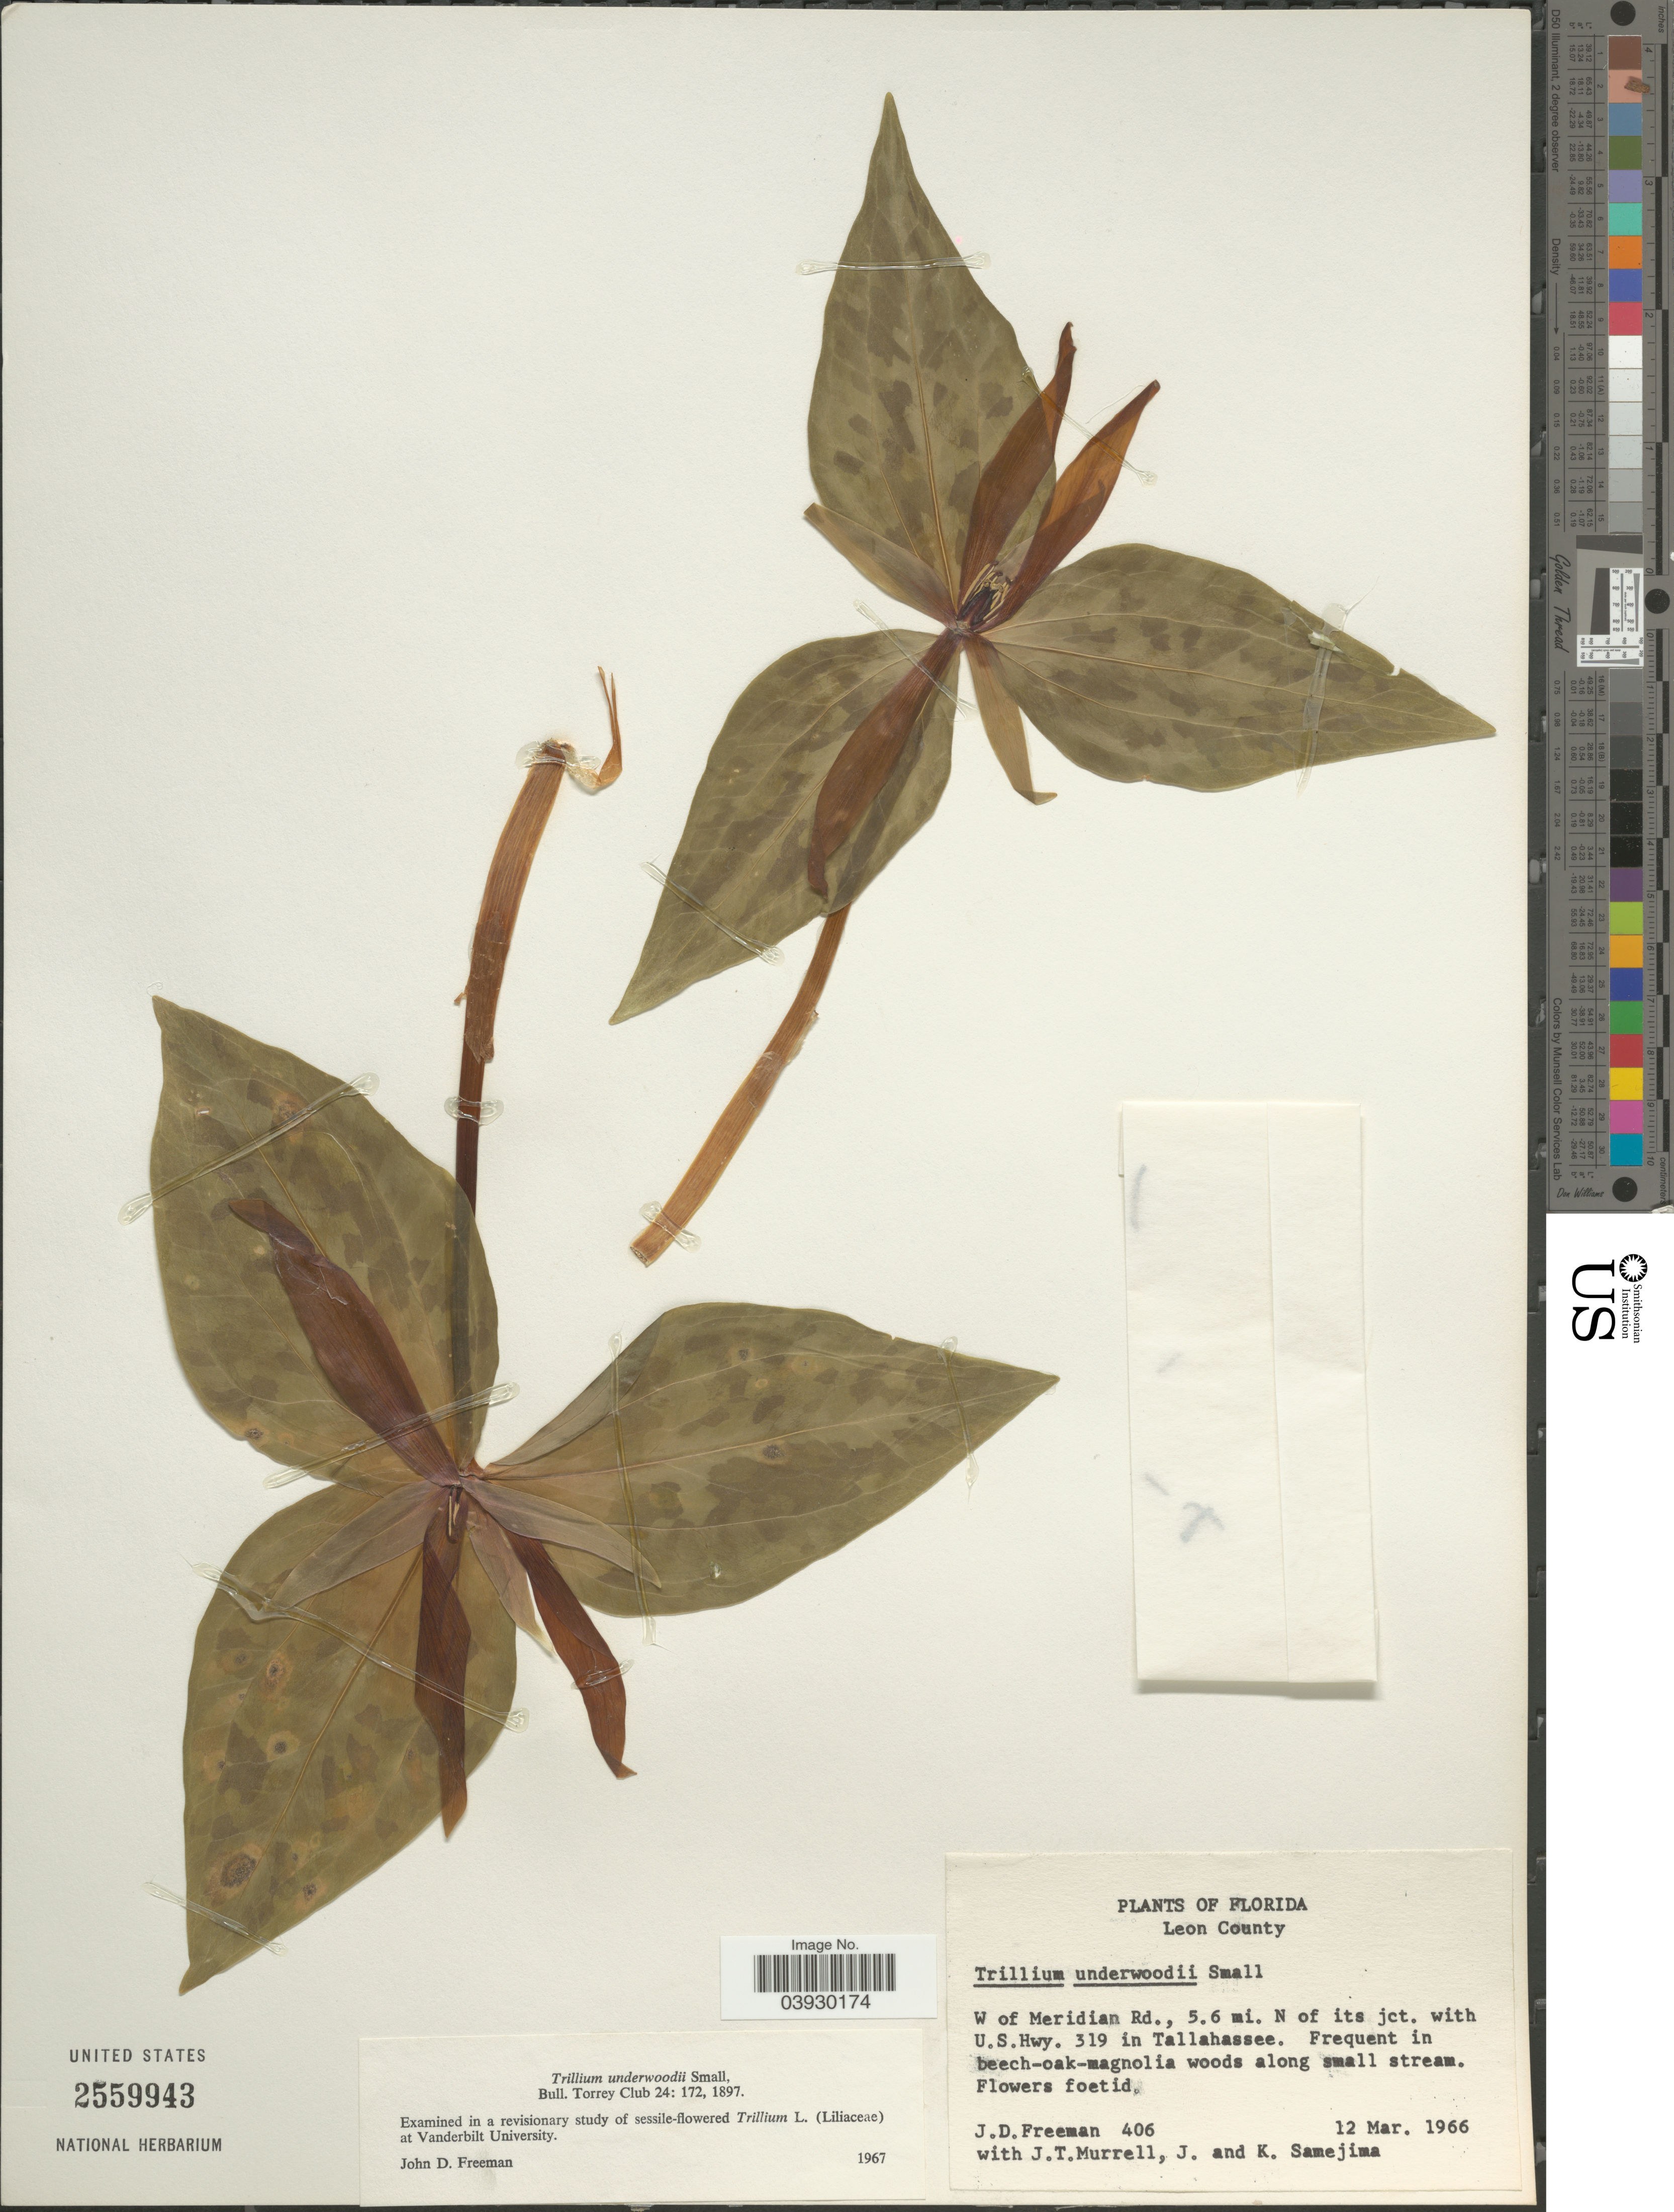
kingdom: Plantae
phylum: Tracheophyta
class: Liliopsida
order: Liliales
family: Melanthiaceae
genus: Trillium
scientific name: Trillium underwoodii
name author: Small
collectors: J. Freeman, J. Murrell, J. Samejima & K. Samejima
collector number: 406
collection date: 1966-03-12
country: United States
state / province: Florida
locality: Leon County. W of Meridian Rd., 5.6 mi. N of its jct. with U.S.Hwy. 319 in Tallahassee.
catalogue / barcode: US 2559943